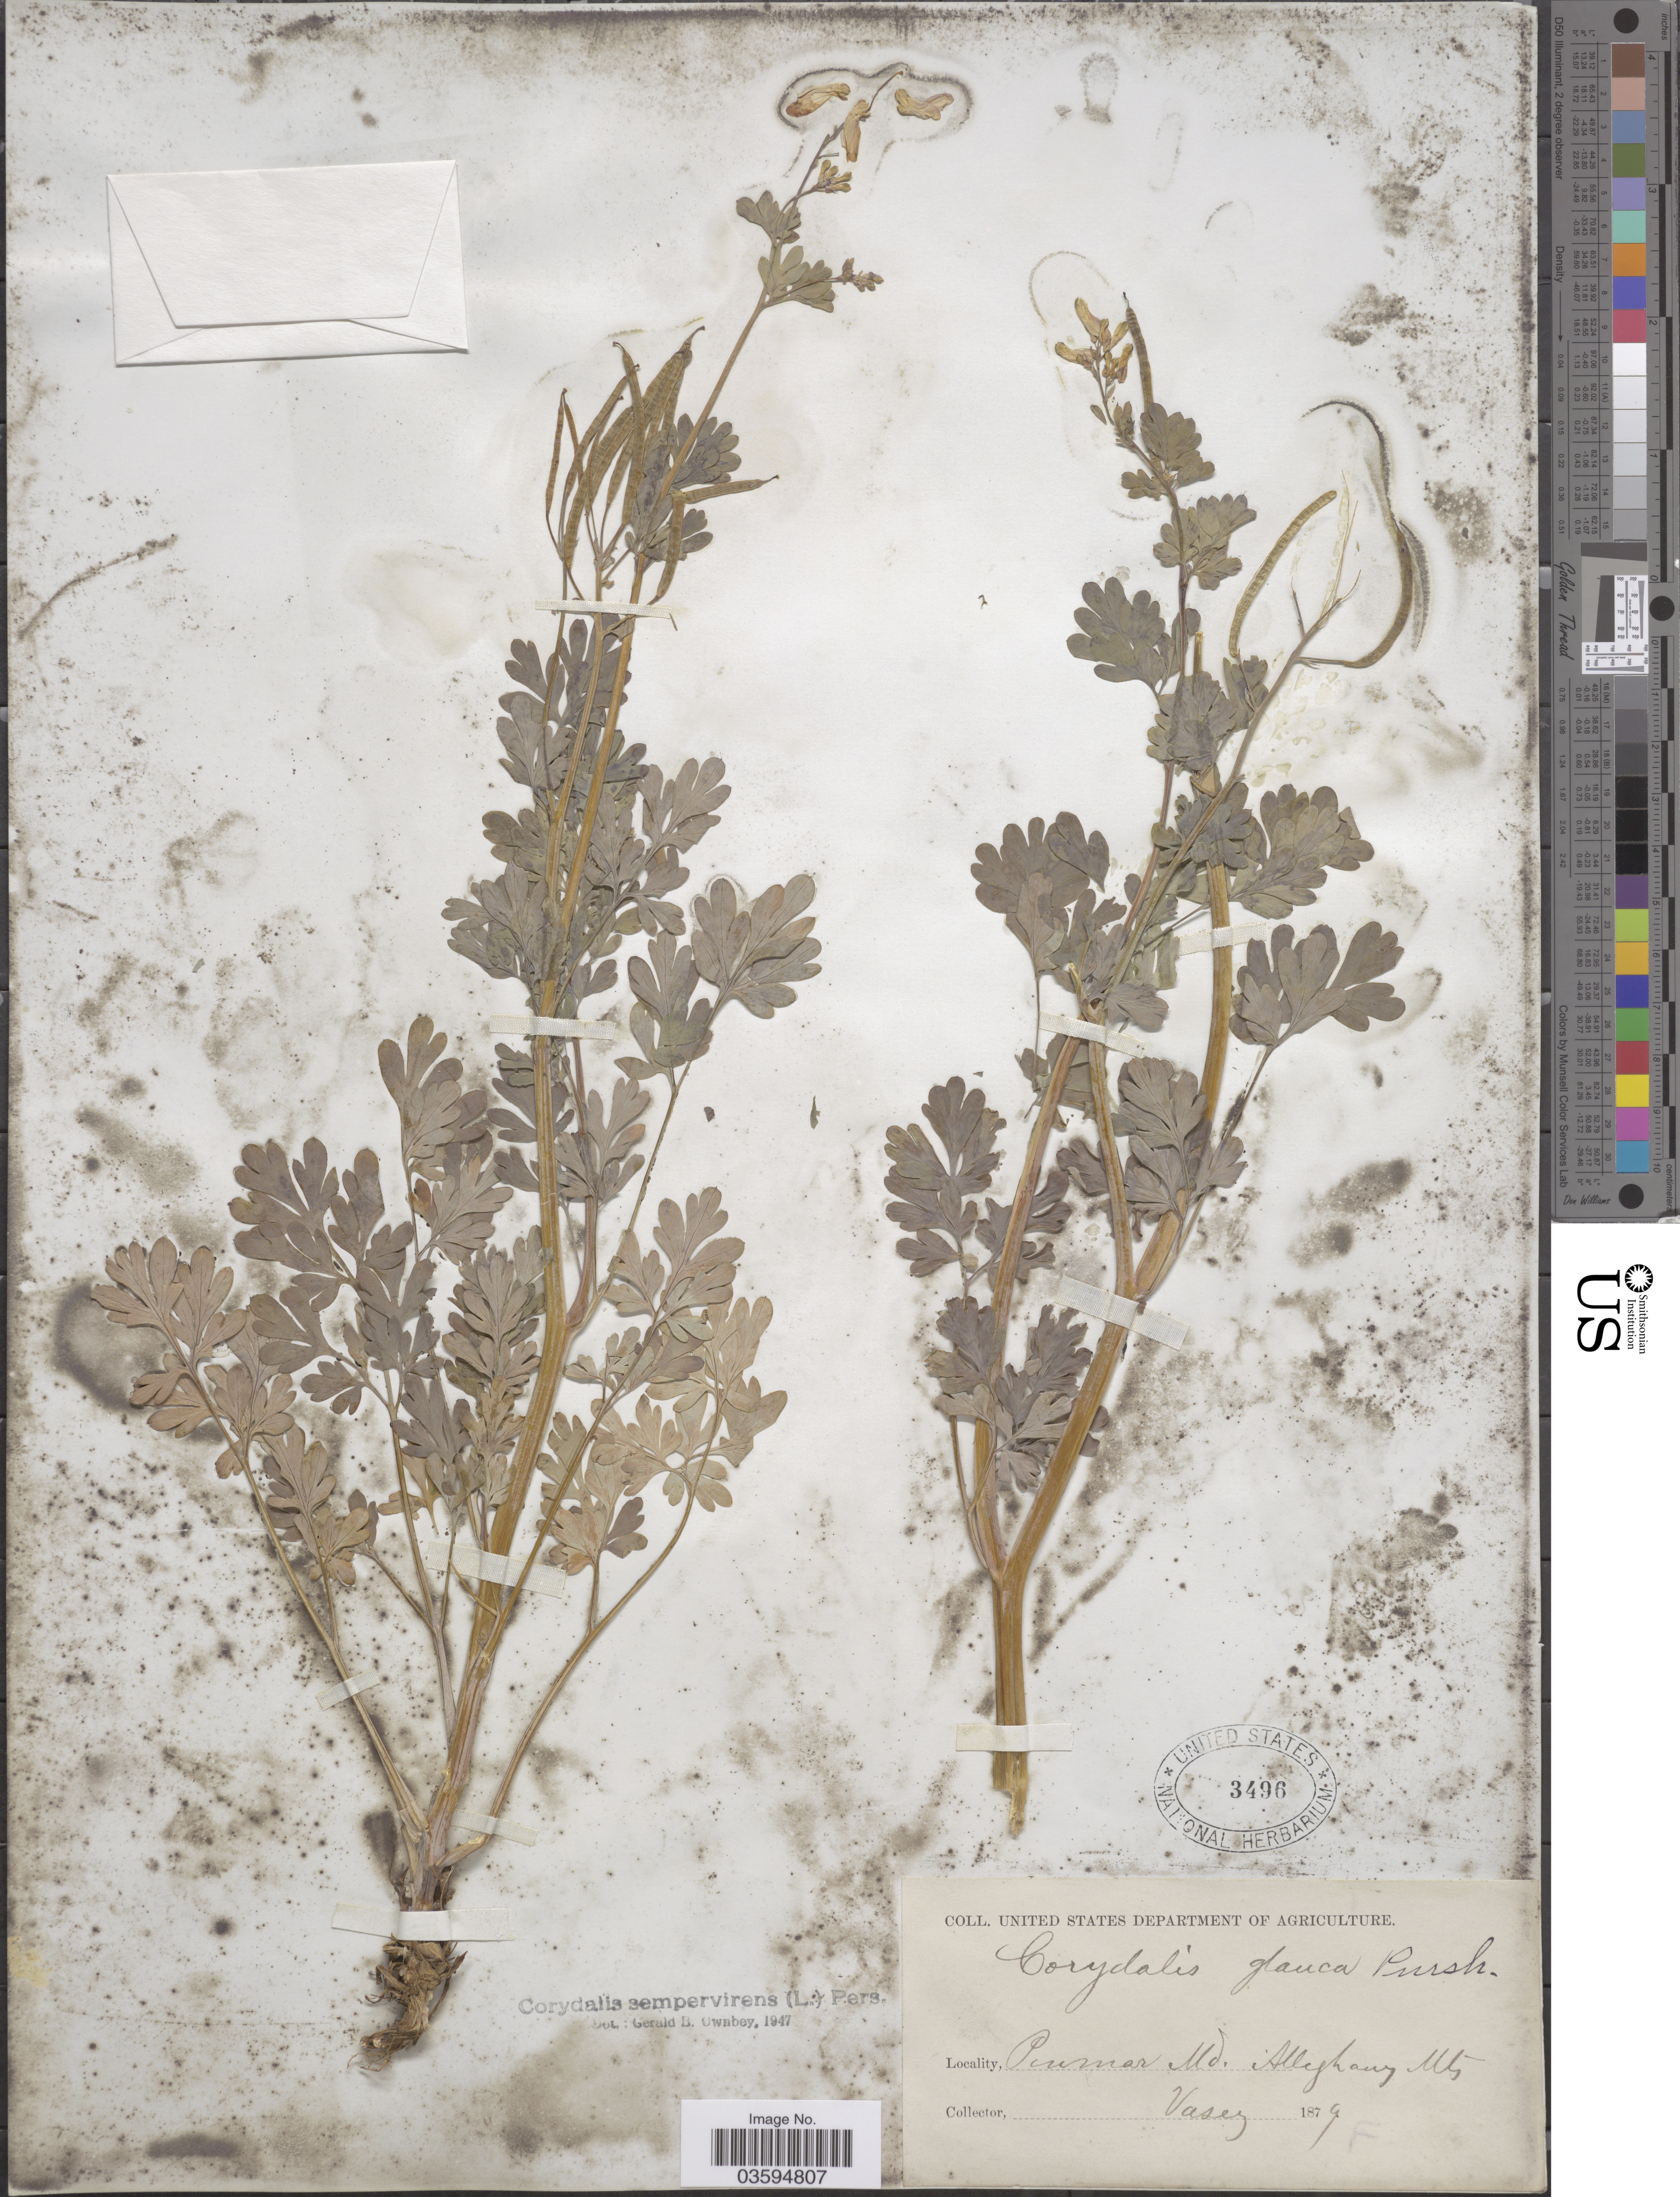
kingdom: Plantae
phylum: Tracheophyta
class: Magnoliopsida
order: Ranunculales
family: Papaveraceae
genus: Capnoides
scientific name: Capnoides sempervirens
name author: (L.) Borkh.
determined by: Strong, M. T., (US), Smithsonian Institution - National Museum of Natural History (UNITED STATES)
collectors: Vasey, --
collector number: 8?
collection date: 1879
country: United States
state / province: Maryland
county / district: Washington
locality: Penmar. Alleghany Mts.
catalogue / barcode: US 3496